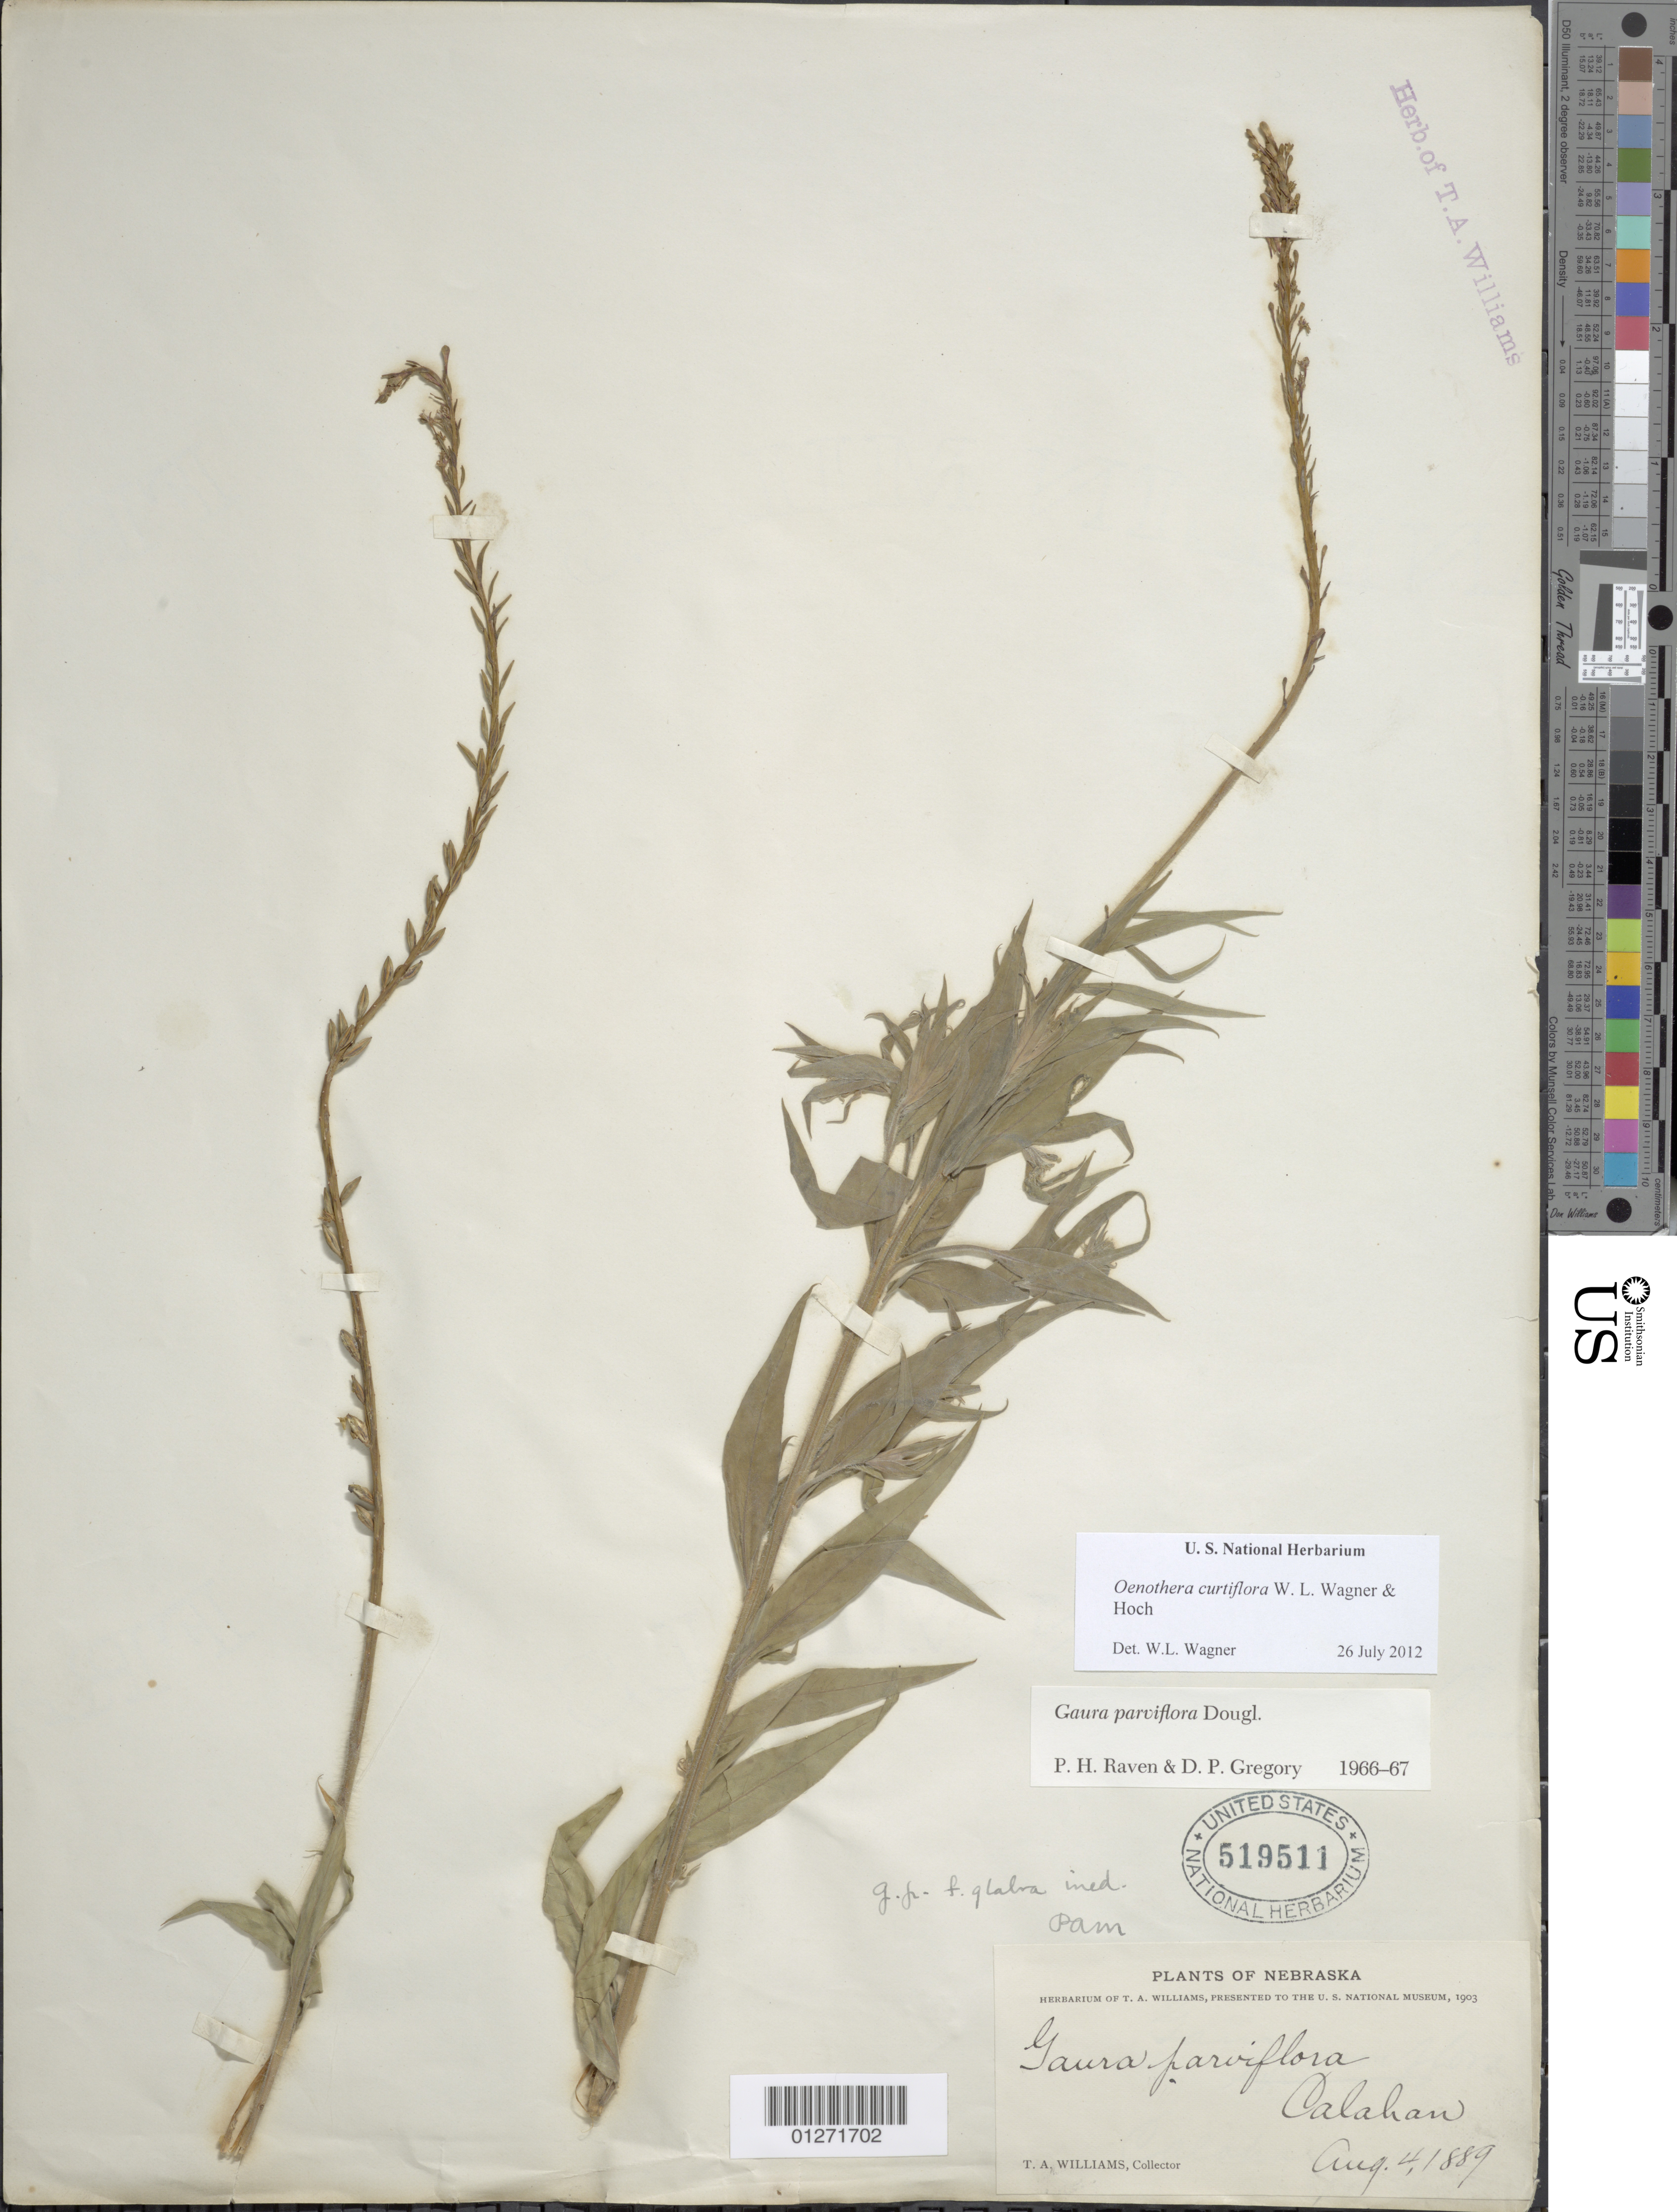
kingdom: Plantae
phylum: Tracheophyta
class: Magnoliopsida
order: Myrtales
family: Onagraceae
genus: Oenothera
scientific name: Oenothera curtiflora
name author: W.L. Wagner & Hoch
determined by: Wagner, W. L., (BOT), Smithsonian Institution - National Museum of Natural History (UNITED STATES)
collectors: T. A. Williams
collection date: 1889-08-04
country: United States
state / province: Nebraska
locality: Calahan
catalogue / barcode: US 519511